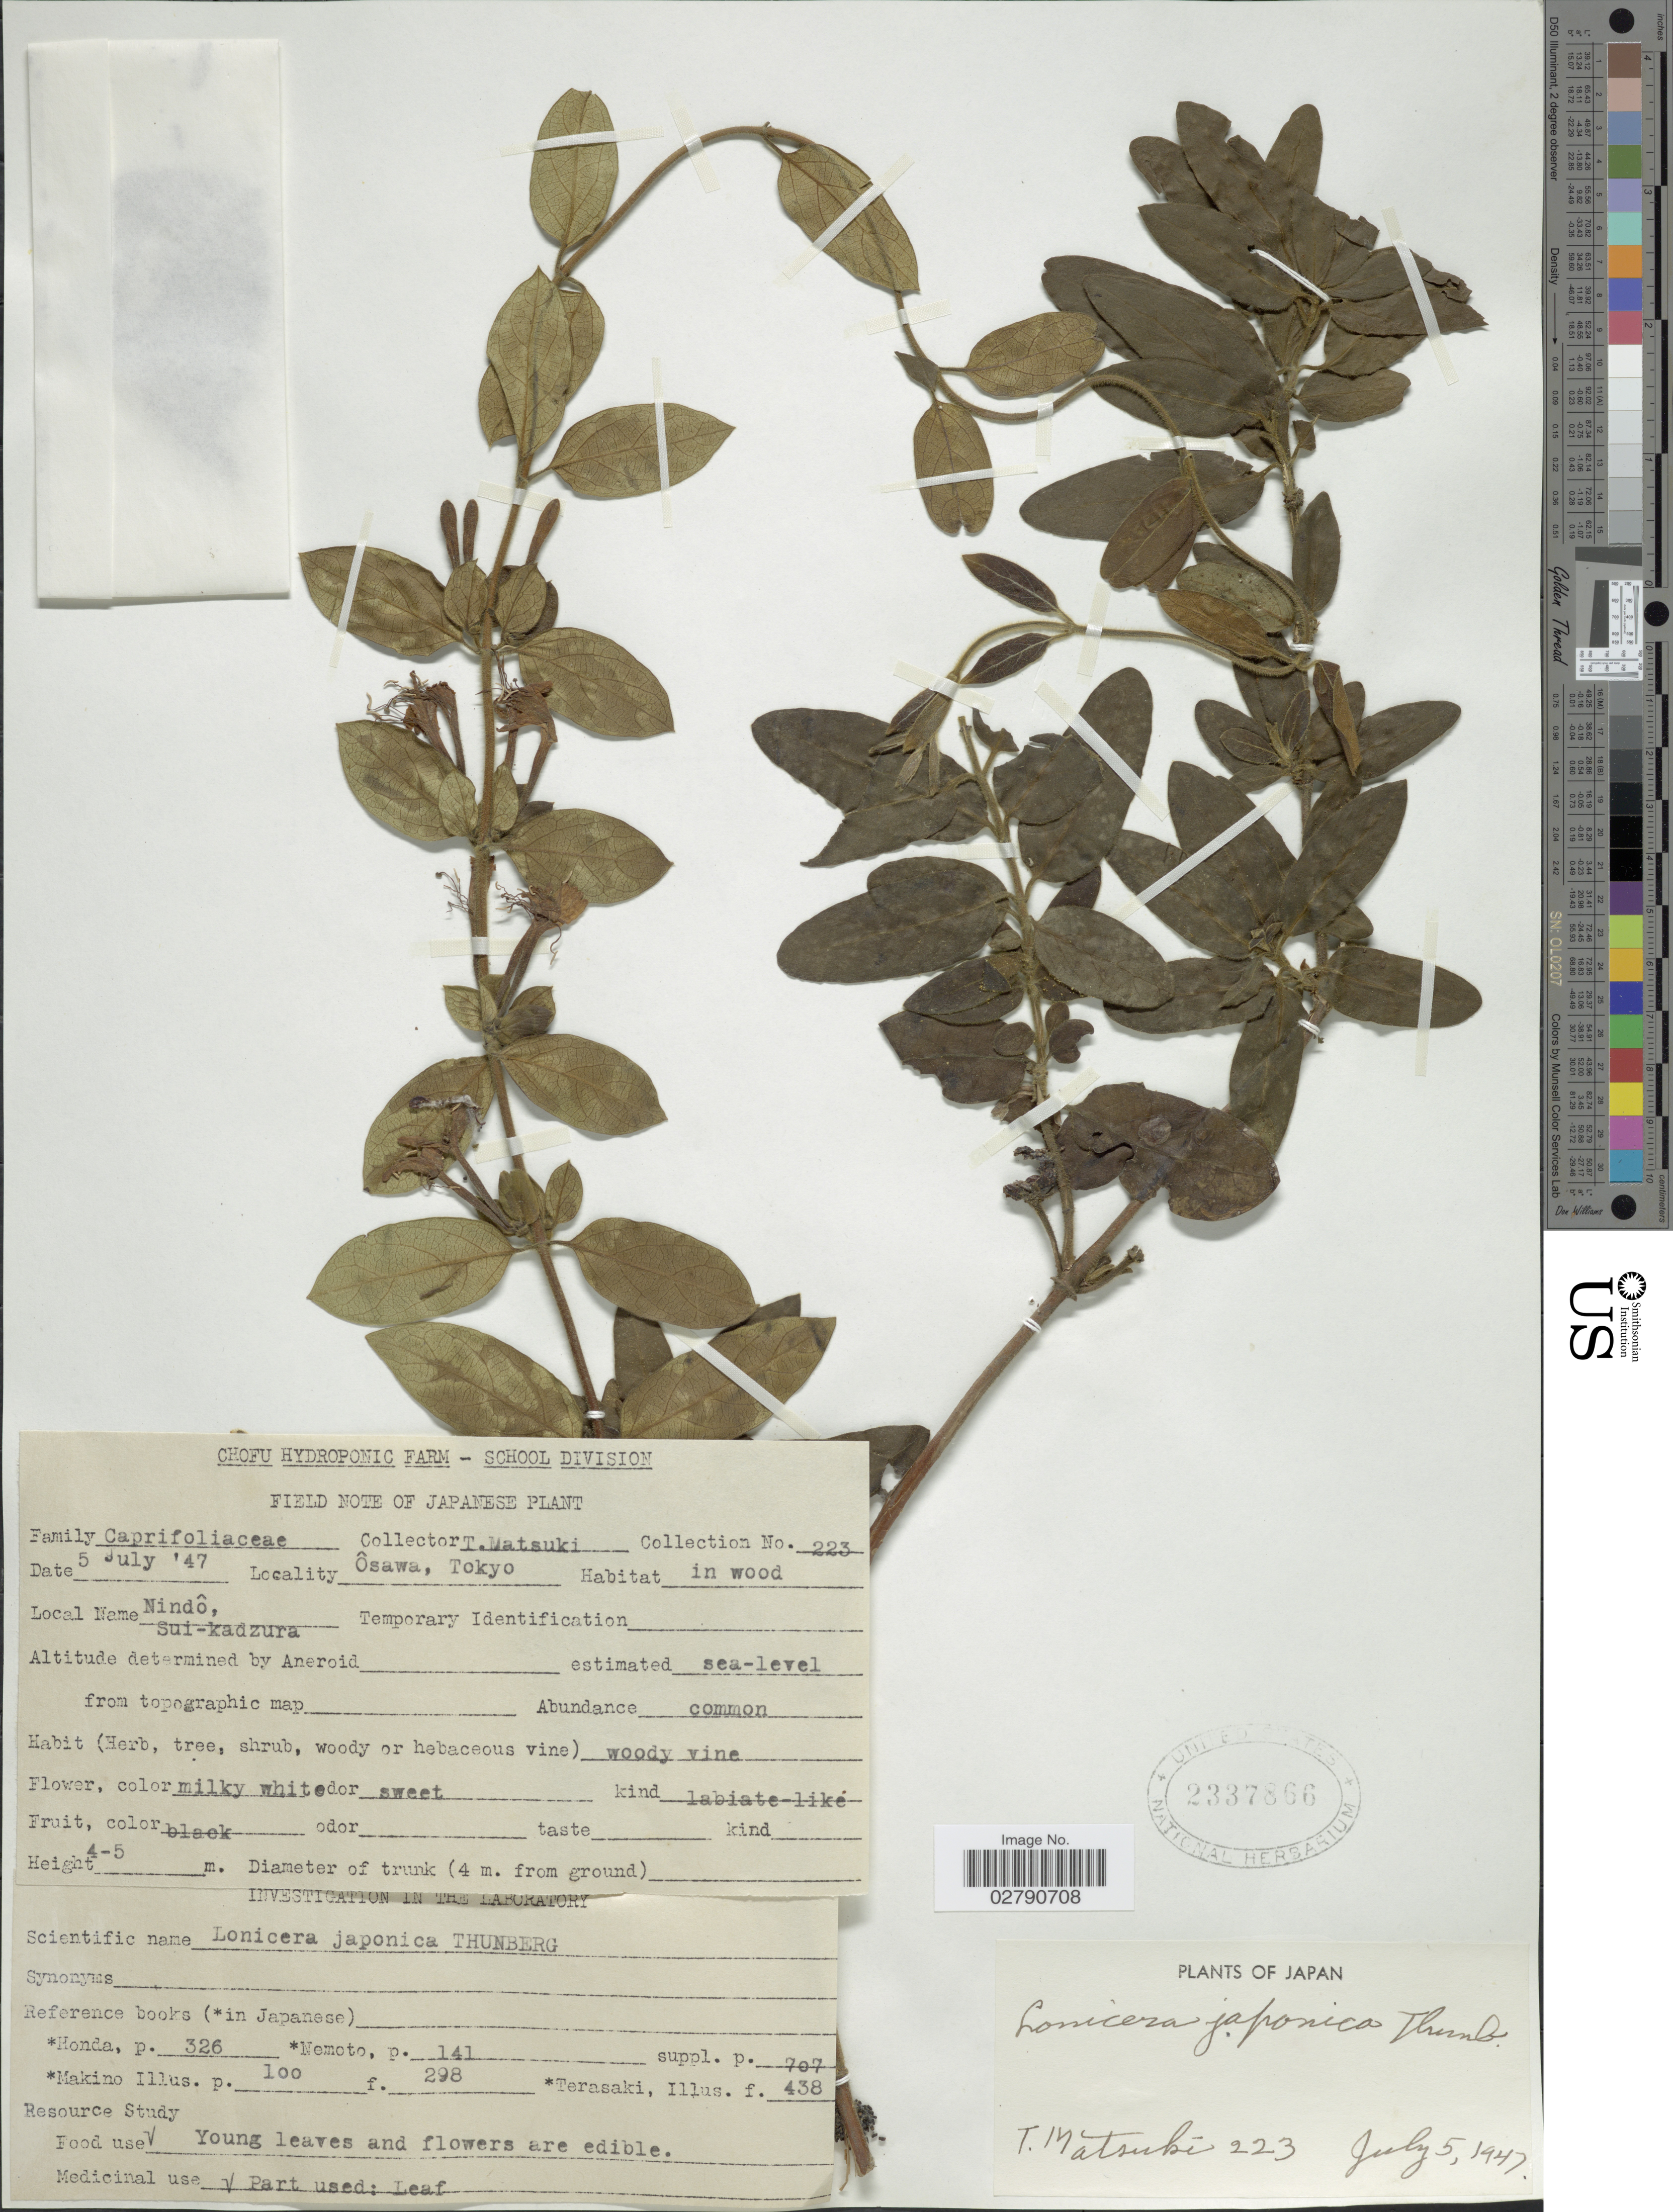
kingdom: Plantae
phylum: Tracheophyta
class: Magnoliopsida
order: Dipsacales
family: Caprifoliaceae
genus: Lonicera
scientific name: Lonicera japonica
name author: Thunb.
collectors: T. Matsuki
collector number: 223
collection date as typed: Transcribed d/m/y: 5/7/47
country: Japan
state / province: Tokyo, Federal City of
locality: Ôsawa, Tokyo.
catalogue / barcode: US 2337866